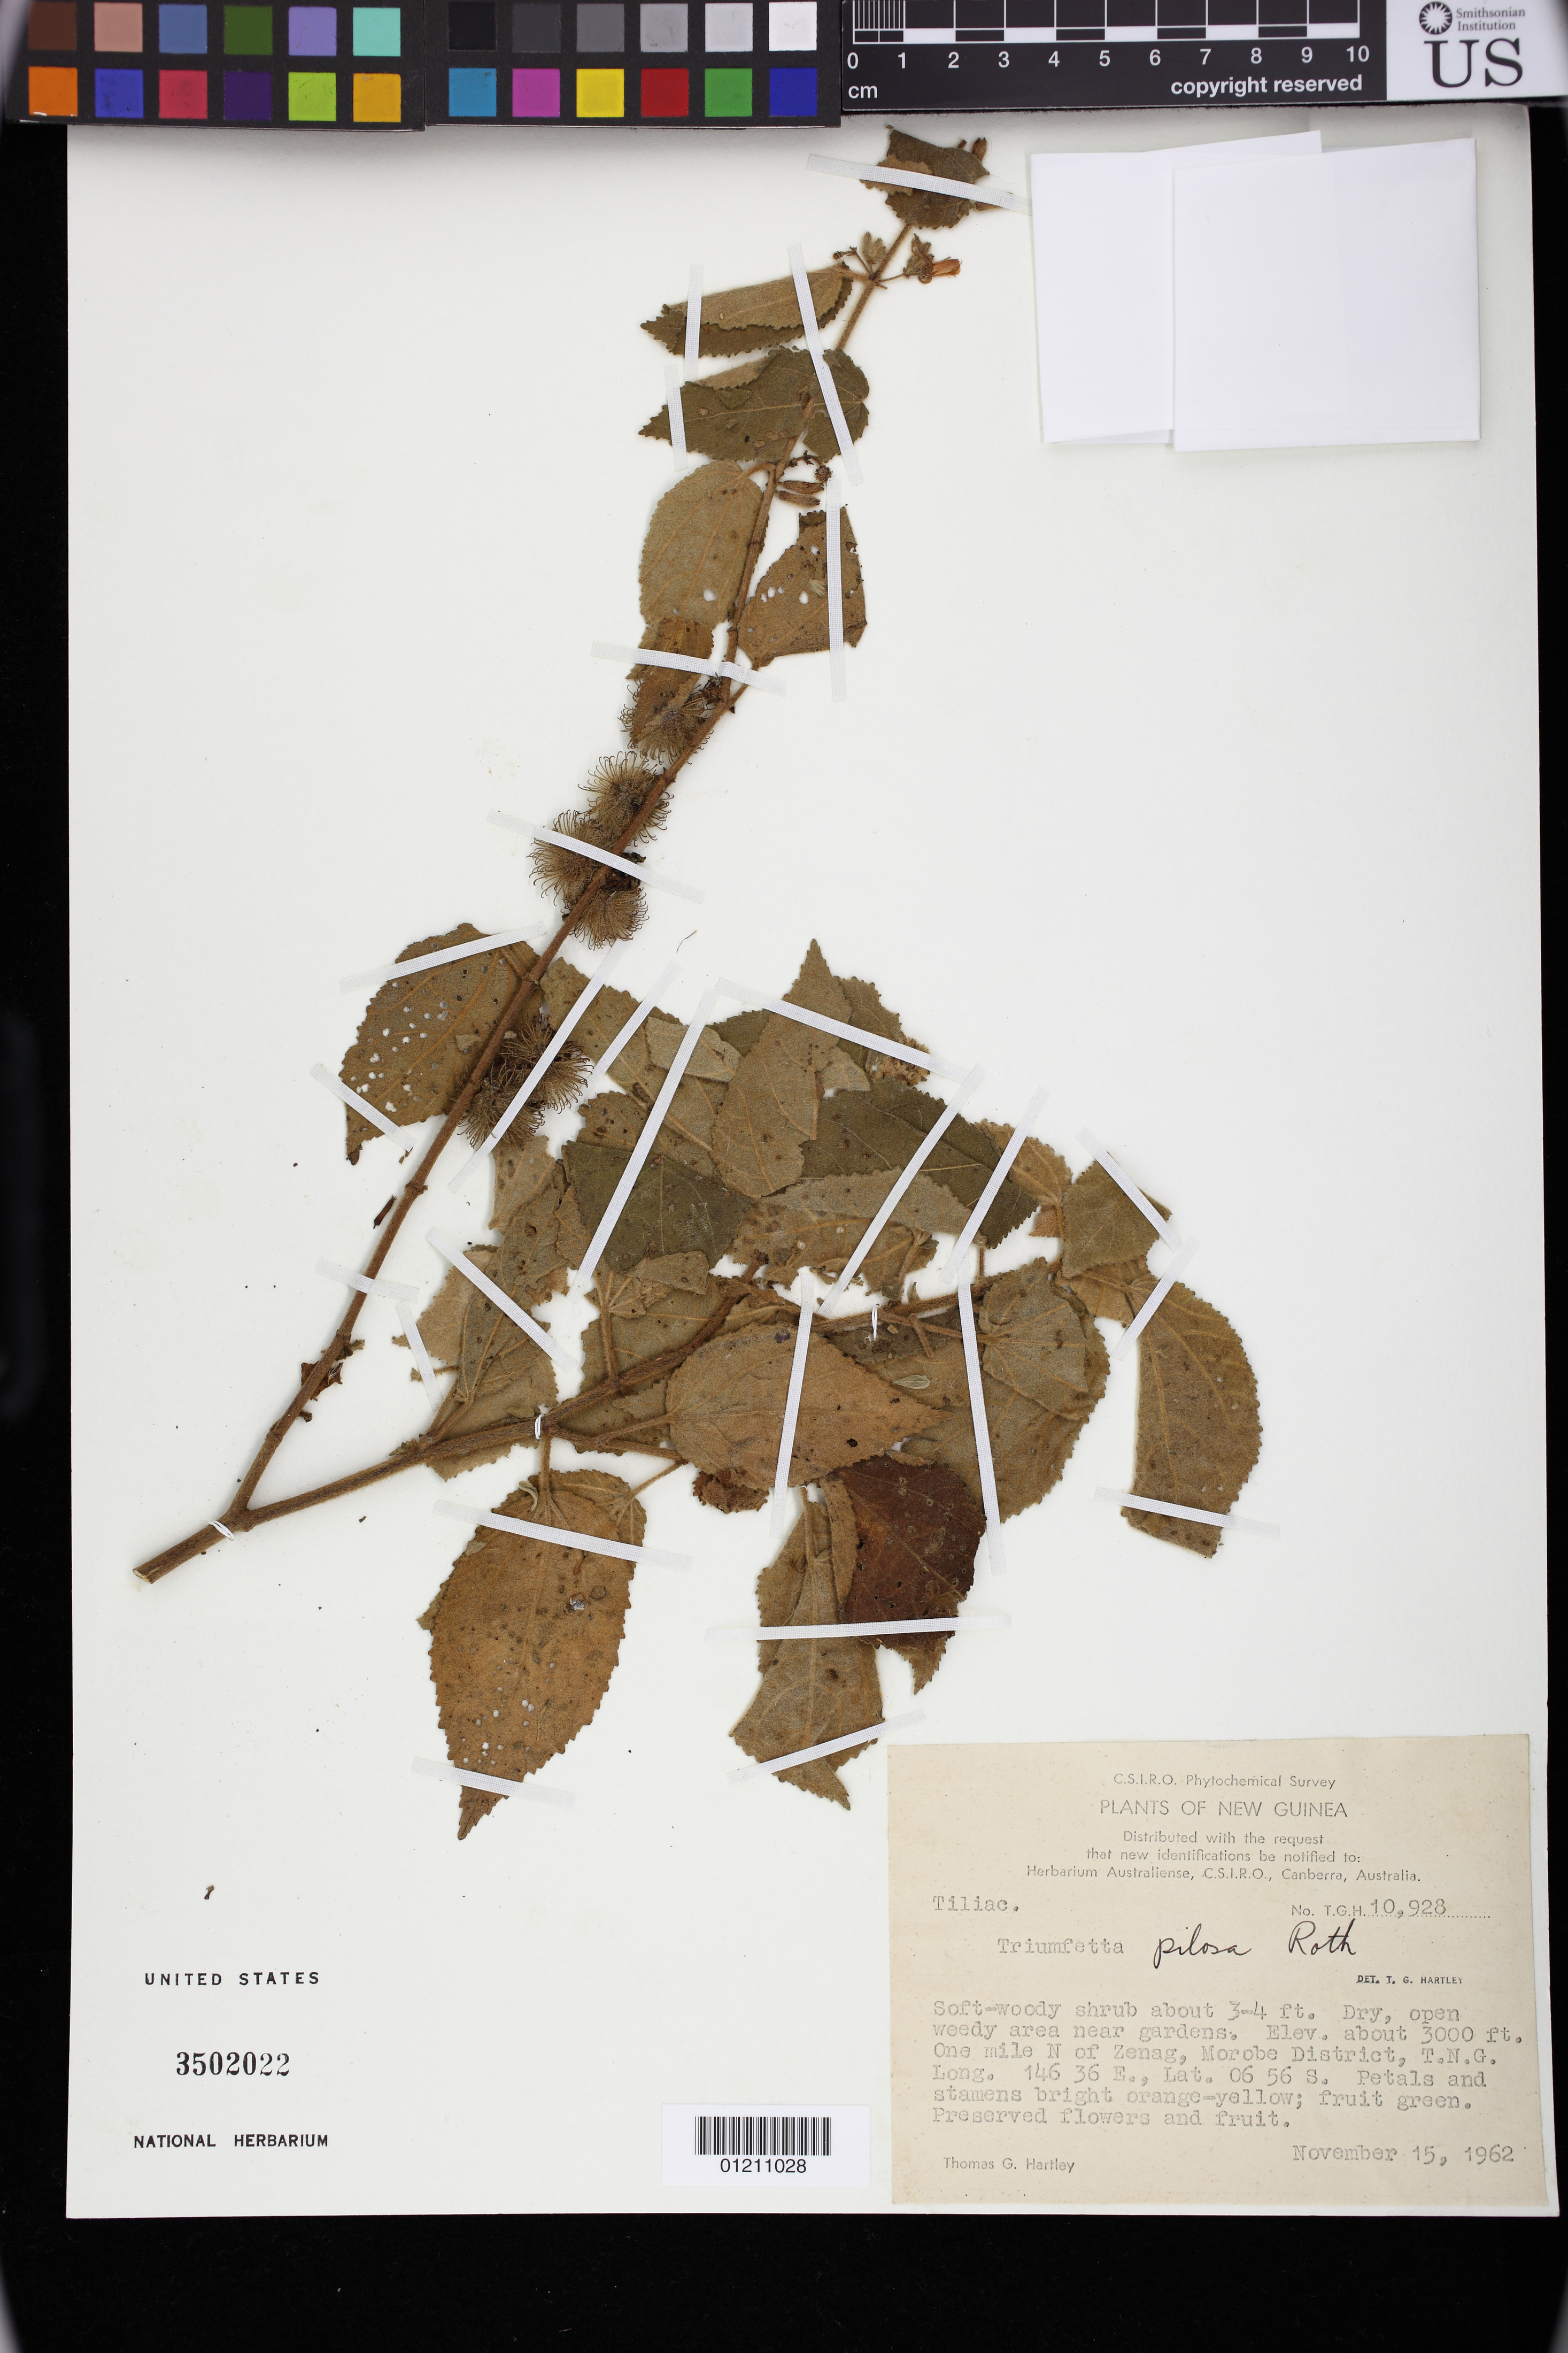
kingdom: Plantae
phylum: Tracheophyta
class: Magnoliopsida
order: Malvales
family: Malvaceae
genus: Triumfetta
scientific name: Triumfetta pilosa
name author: Roth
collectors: T. G. Hartley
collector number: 10928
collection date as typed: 15 Nov 1962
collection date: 1962-11-15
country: Papua New Guinea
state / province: Morobe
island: New Guinea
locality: One mile N of Zenag, Morobe District, T.N.G.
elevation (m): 914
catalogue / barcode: US 3502022